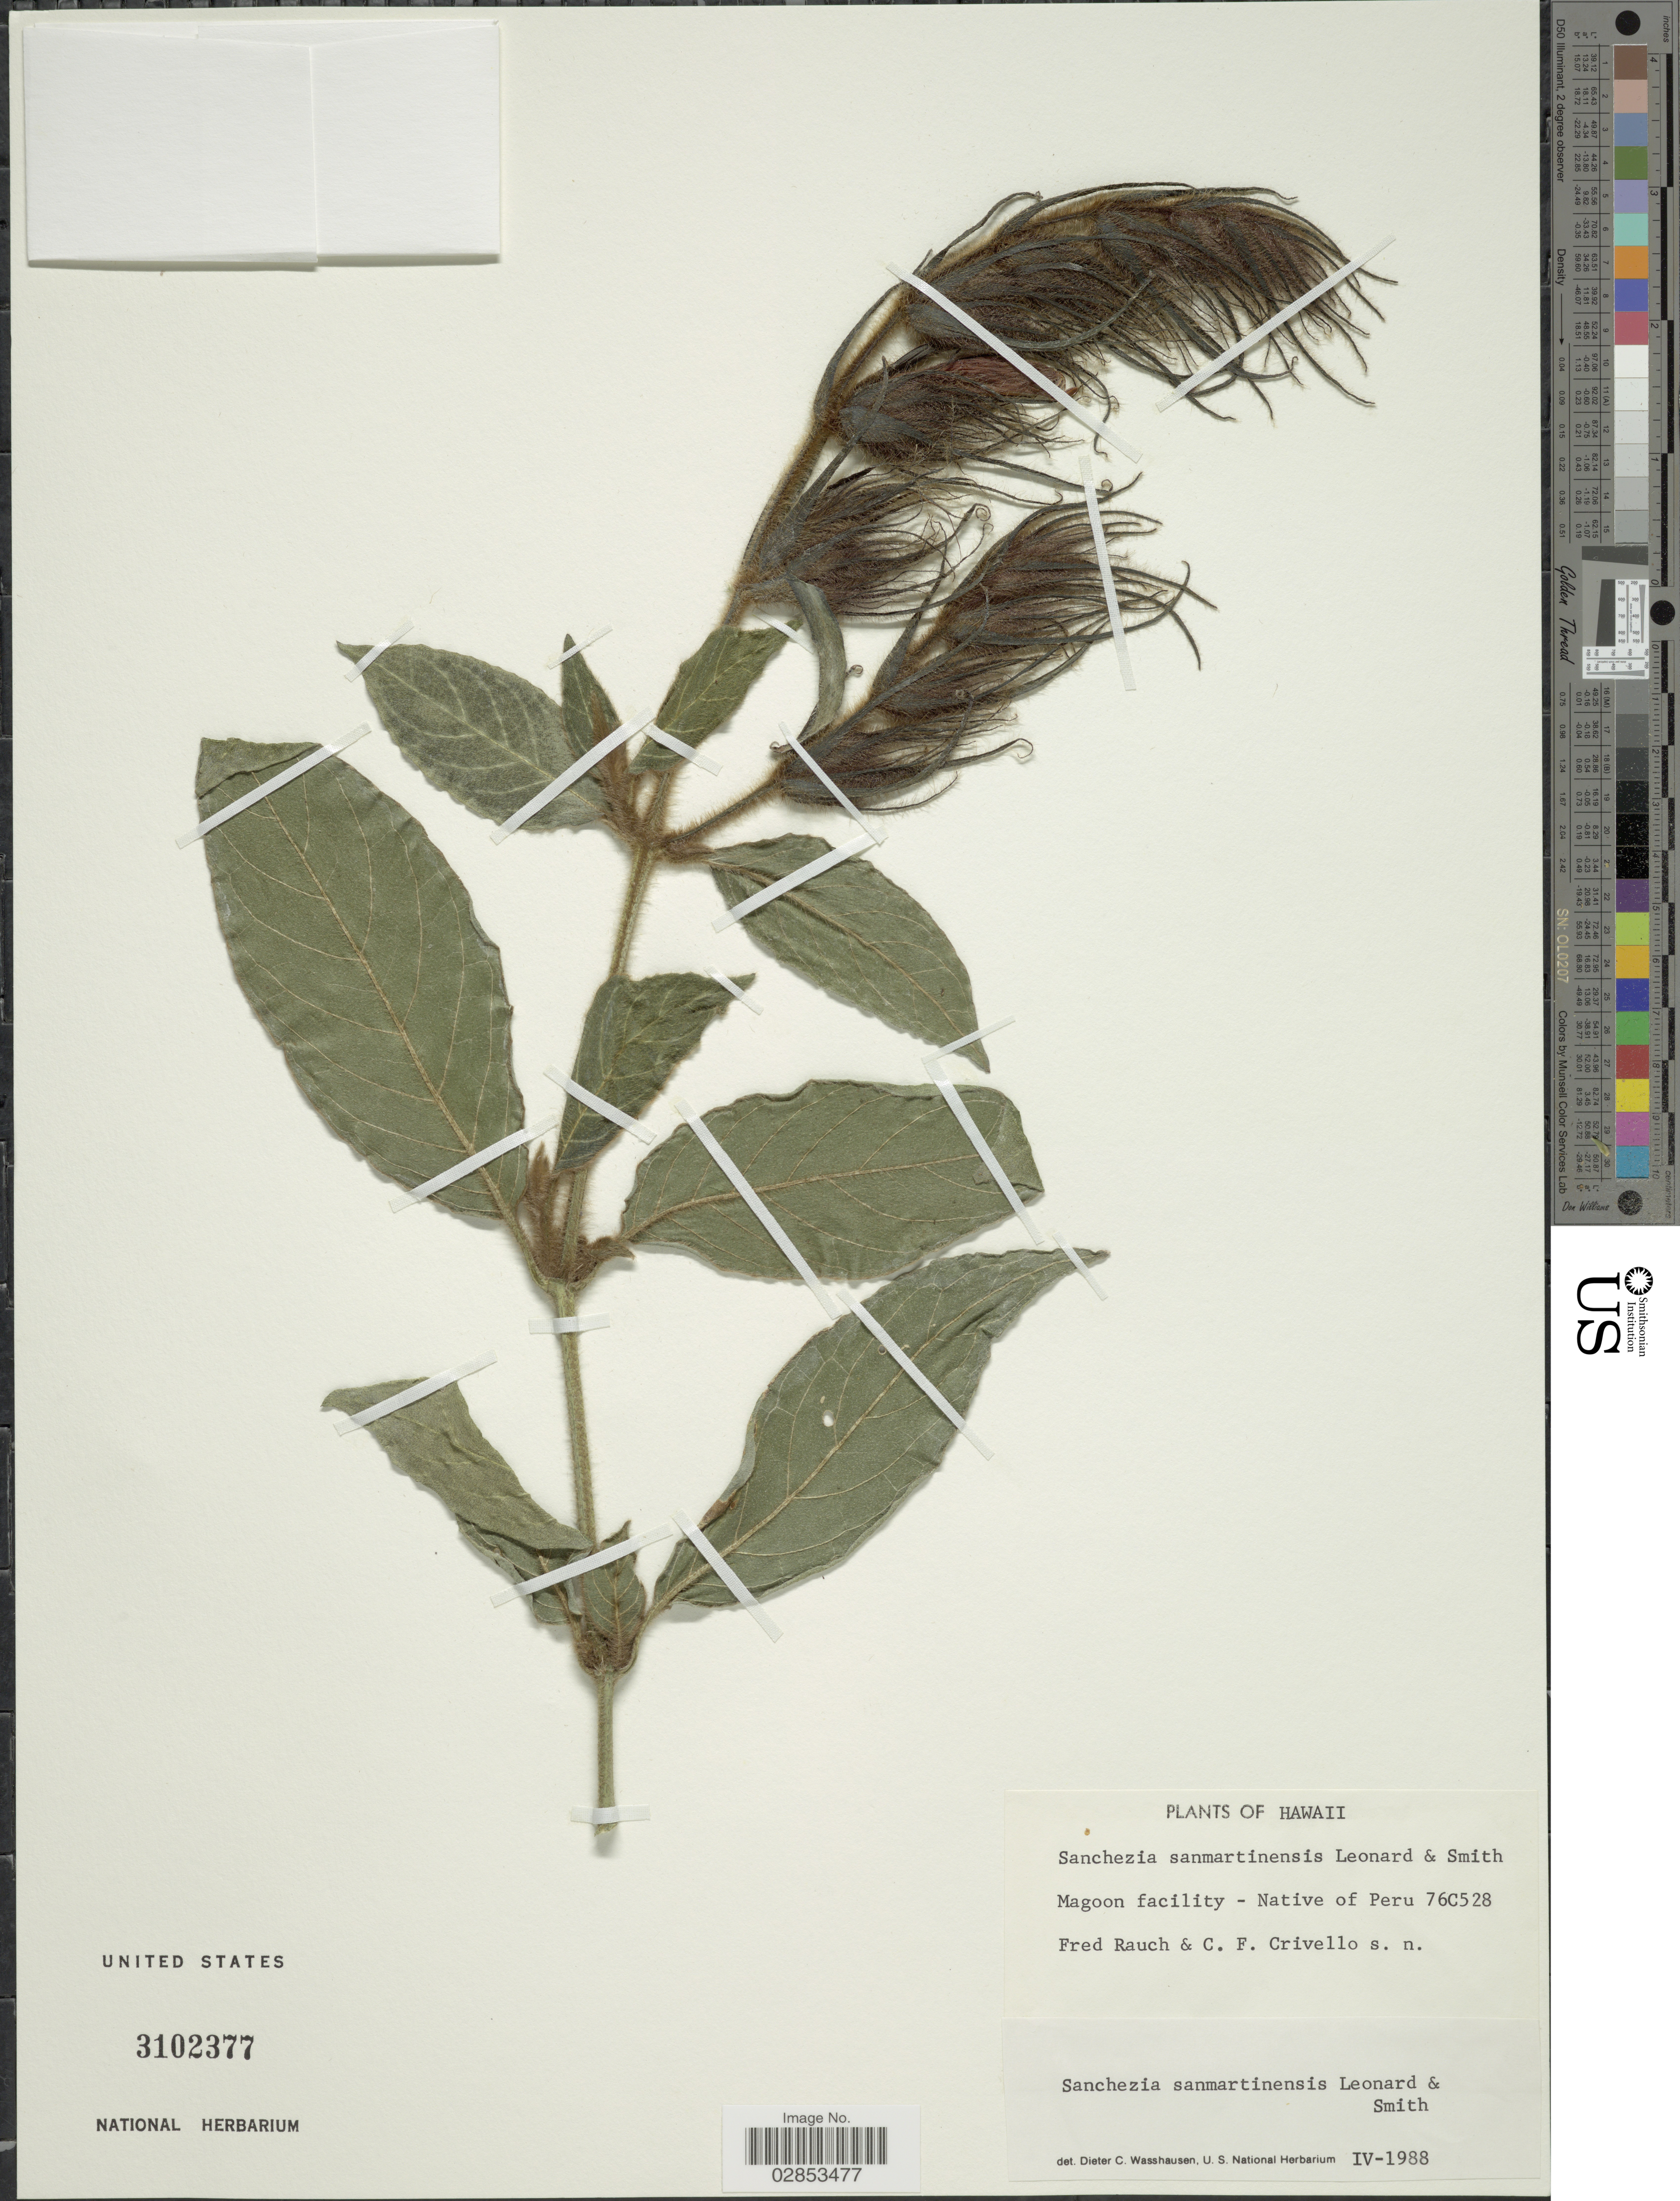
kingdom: Plantae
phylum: Tracheophyta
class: Magnoliopsida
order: Lamiales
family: Acanthaceae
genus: Sanchezia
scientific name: Sanchezia aurea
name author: Leonard & L.B. Sm.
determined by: Azevedo, Igor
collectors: F. Rauch & C. Crivellone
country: United States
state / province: Hawaii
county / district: Honolulu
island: Oahu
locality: Magoon facility - Native of Peru 76C528.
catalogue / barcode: US 3102377